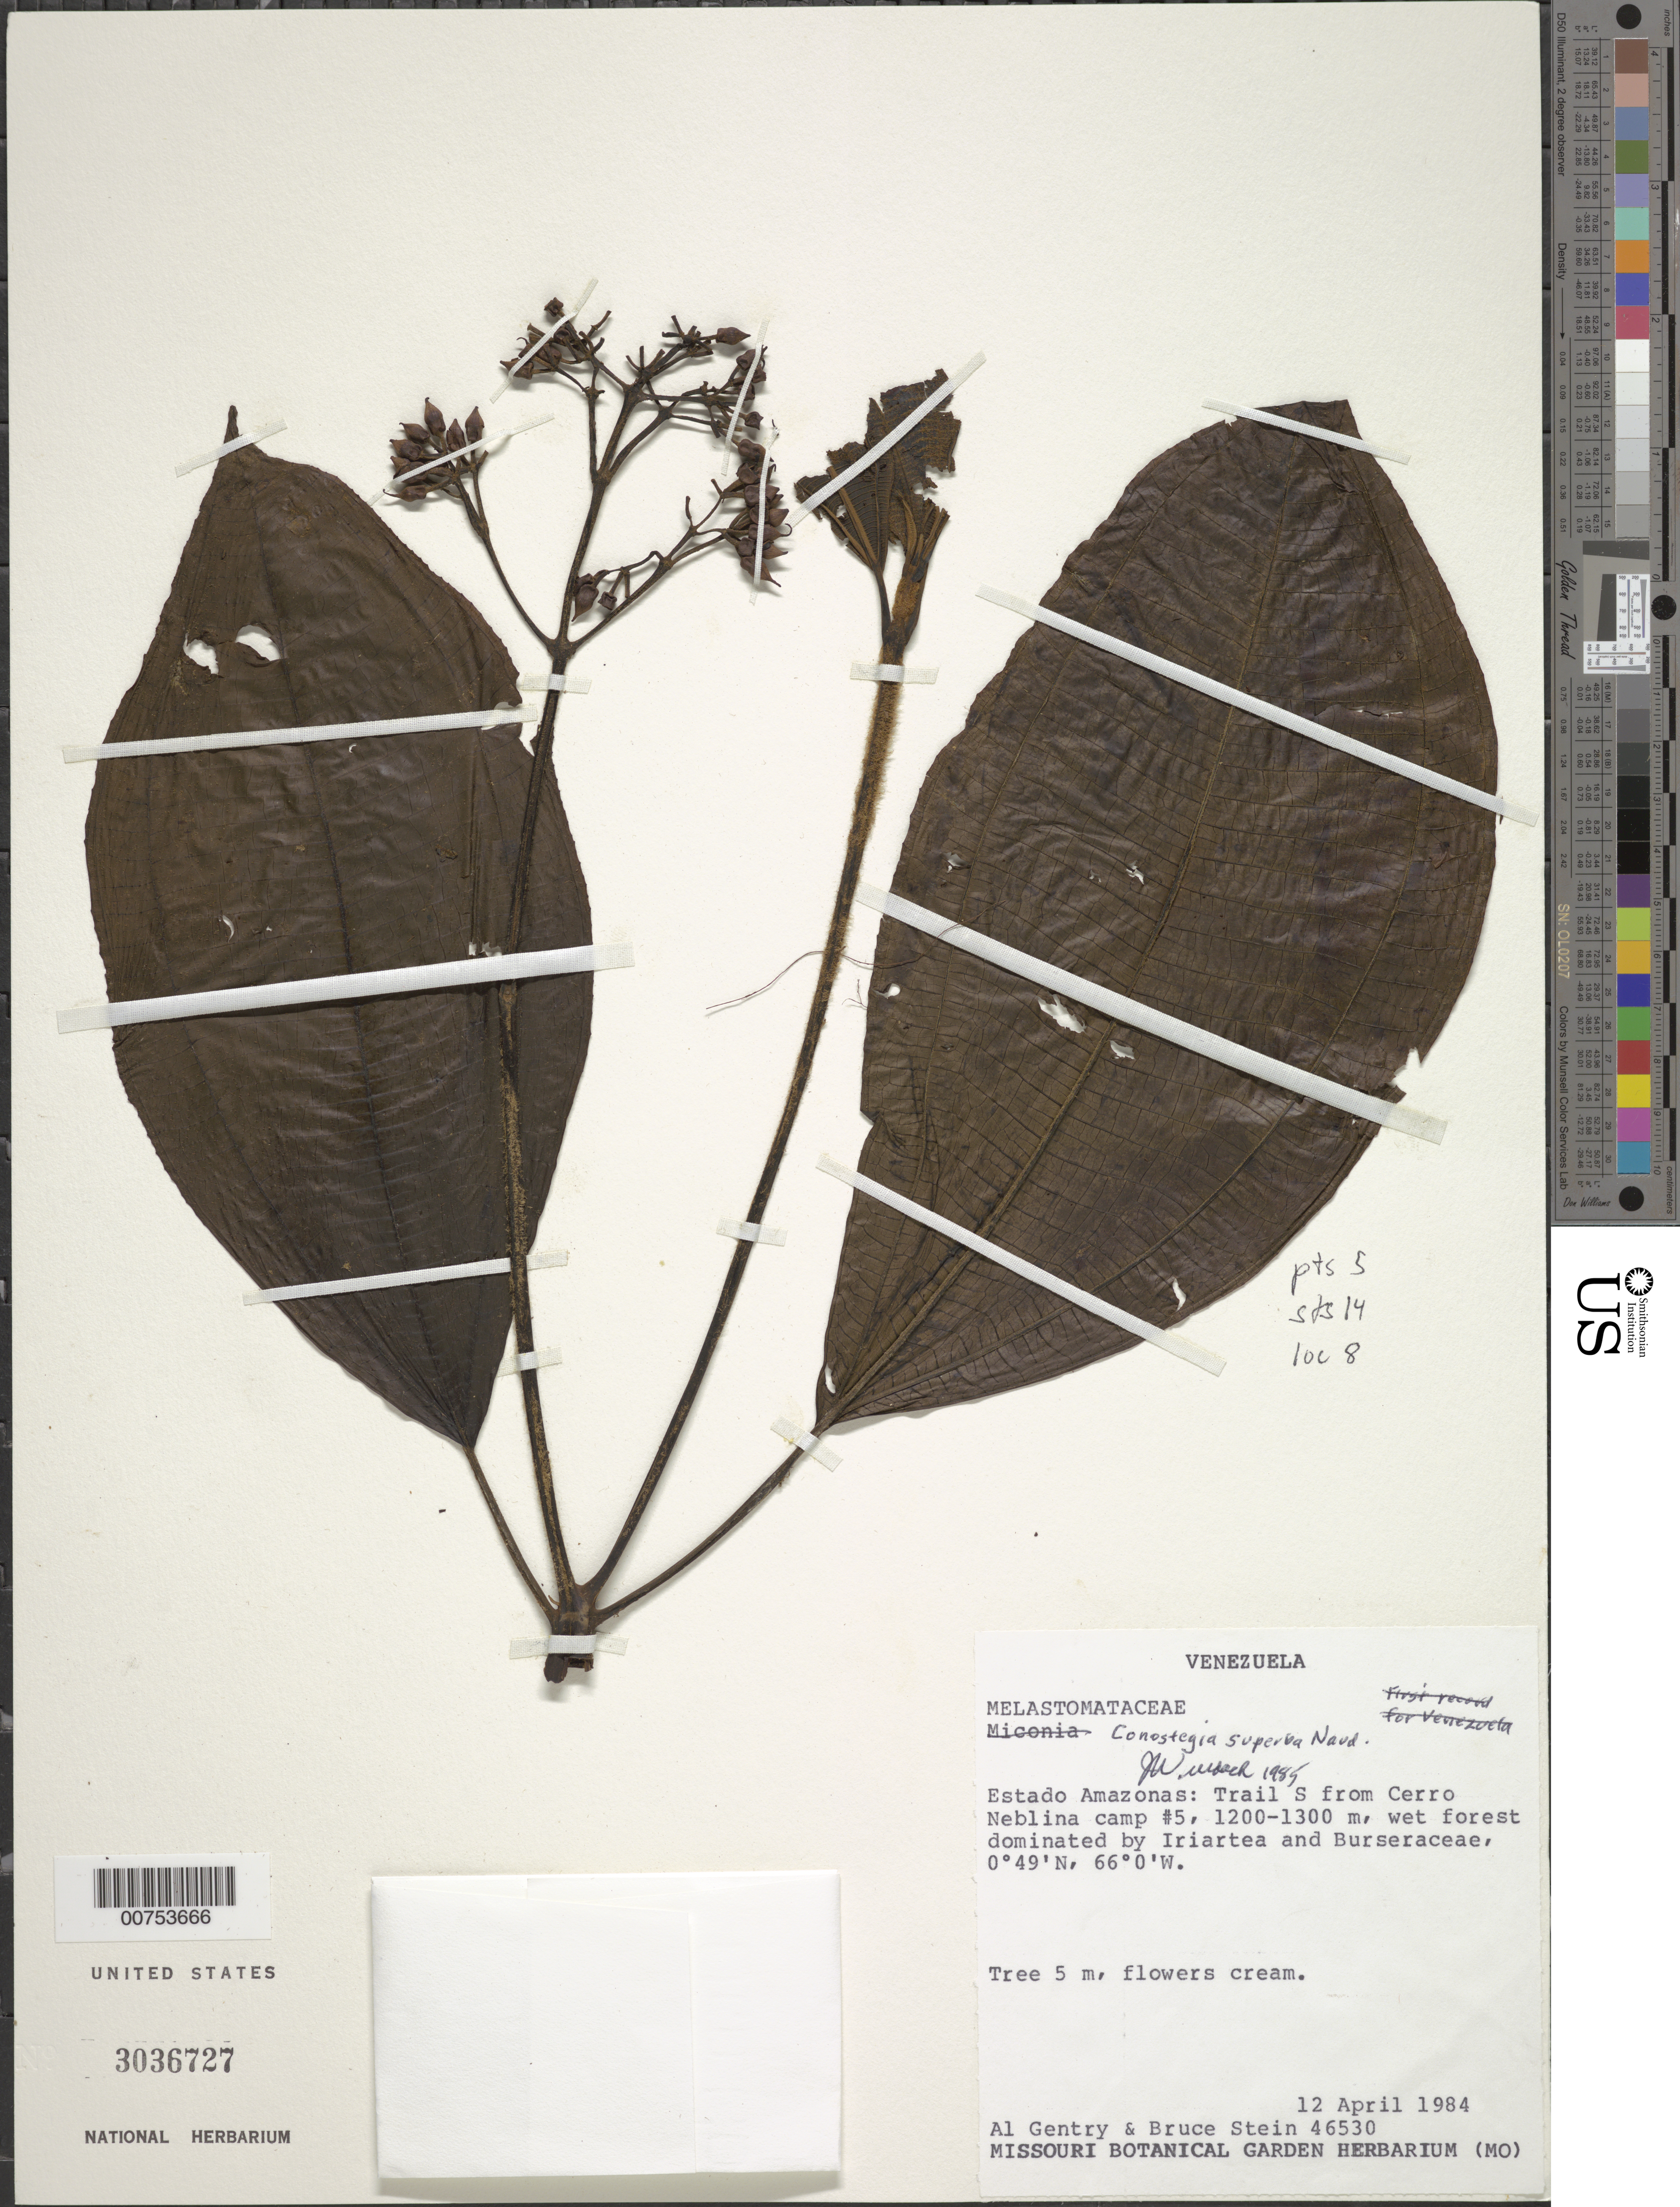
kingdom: Plantae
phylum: Tracheophyta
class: Magnoliopsida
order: Myrtales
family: Melastomataceae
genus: Conostegia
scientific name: Conostegia superba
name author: Naudin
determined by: Wurdack, John J., (US), US (UNITED STATES)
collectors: A. H. Gentry & B. Stein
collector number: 46530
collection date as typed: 12-Apr-84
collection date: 1984-04-12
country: Venezuela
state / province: Amazonas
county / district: Río Negro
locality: Cerro de La Neblina, S of Camp #5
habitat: Wet forest dominated by Iriartea and Burseraceae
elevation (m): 1200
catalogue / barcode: US 3036727